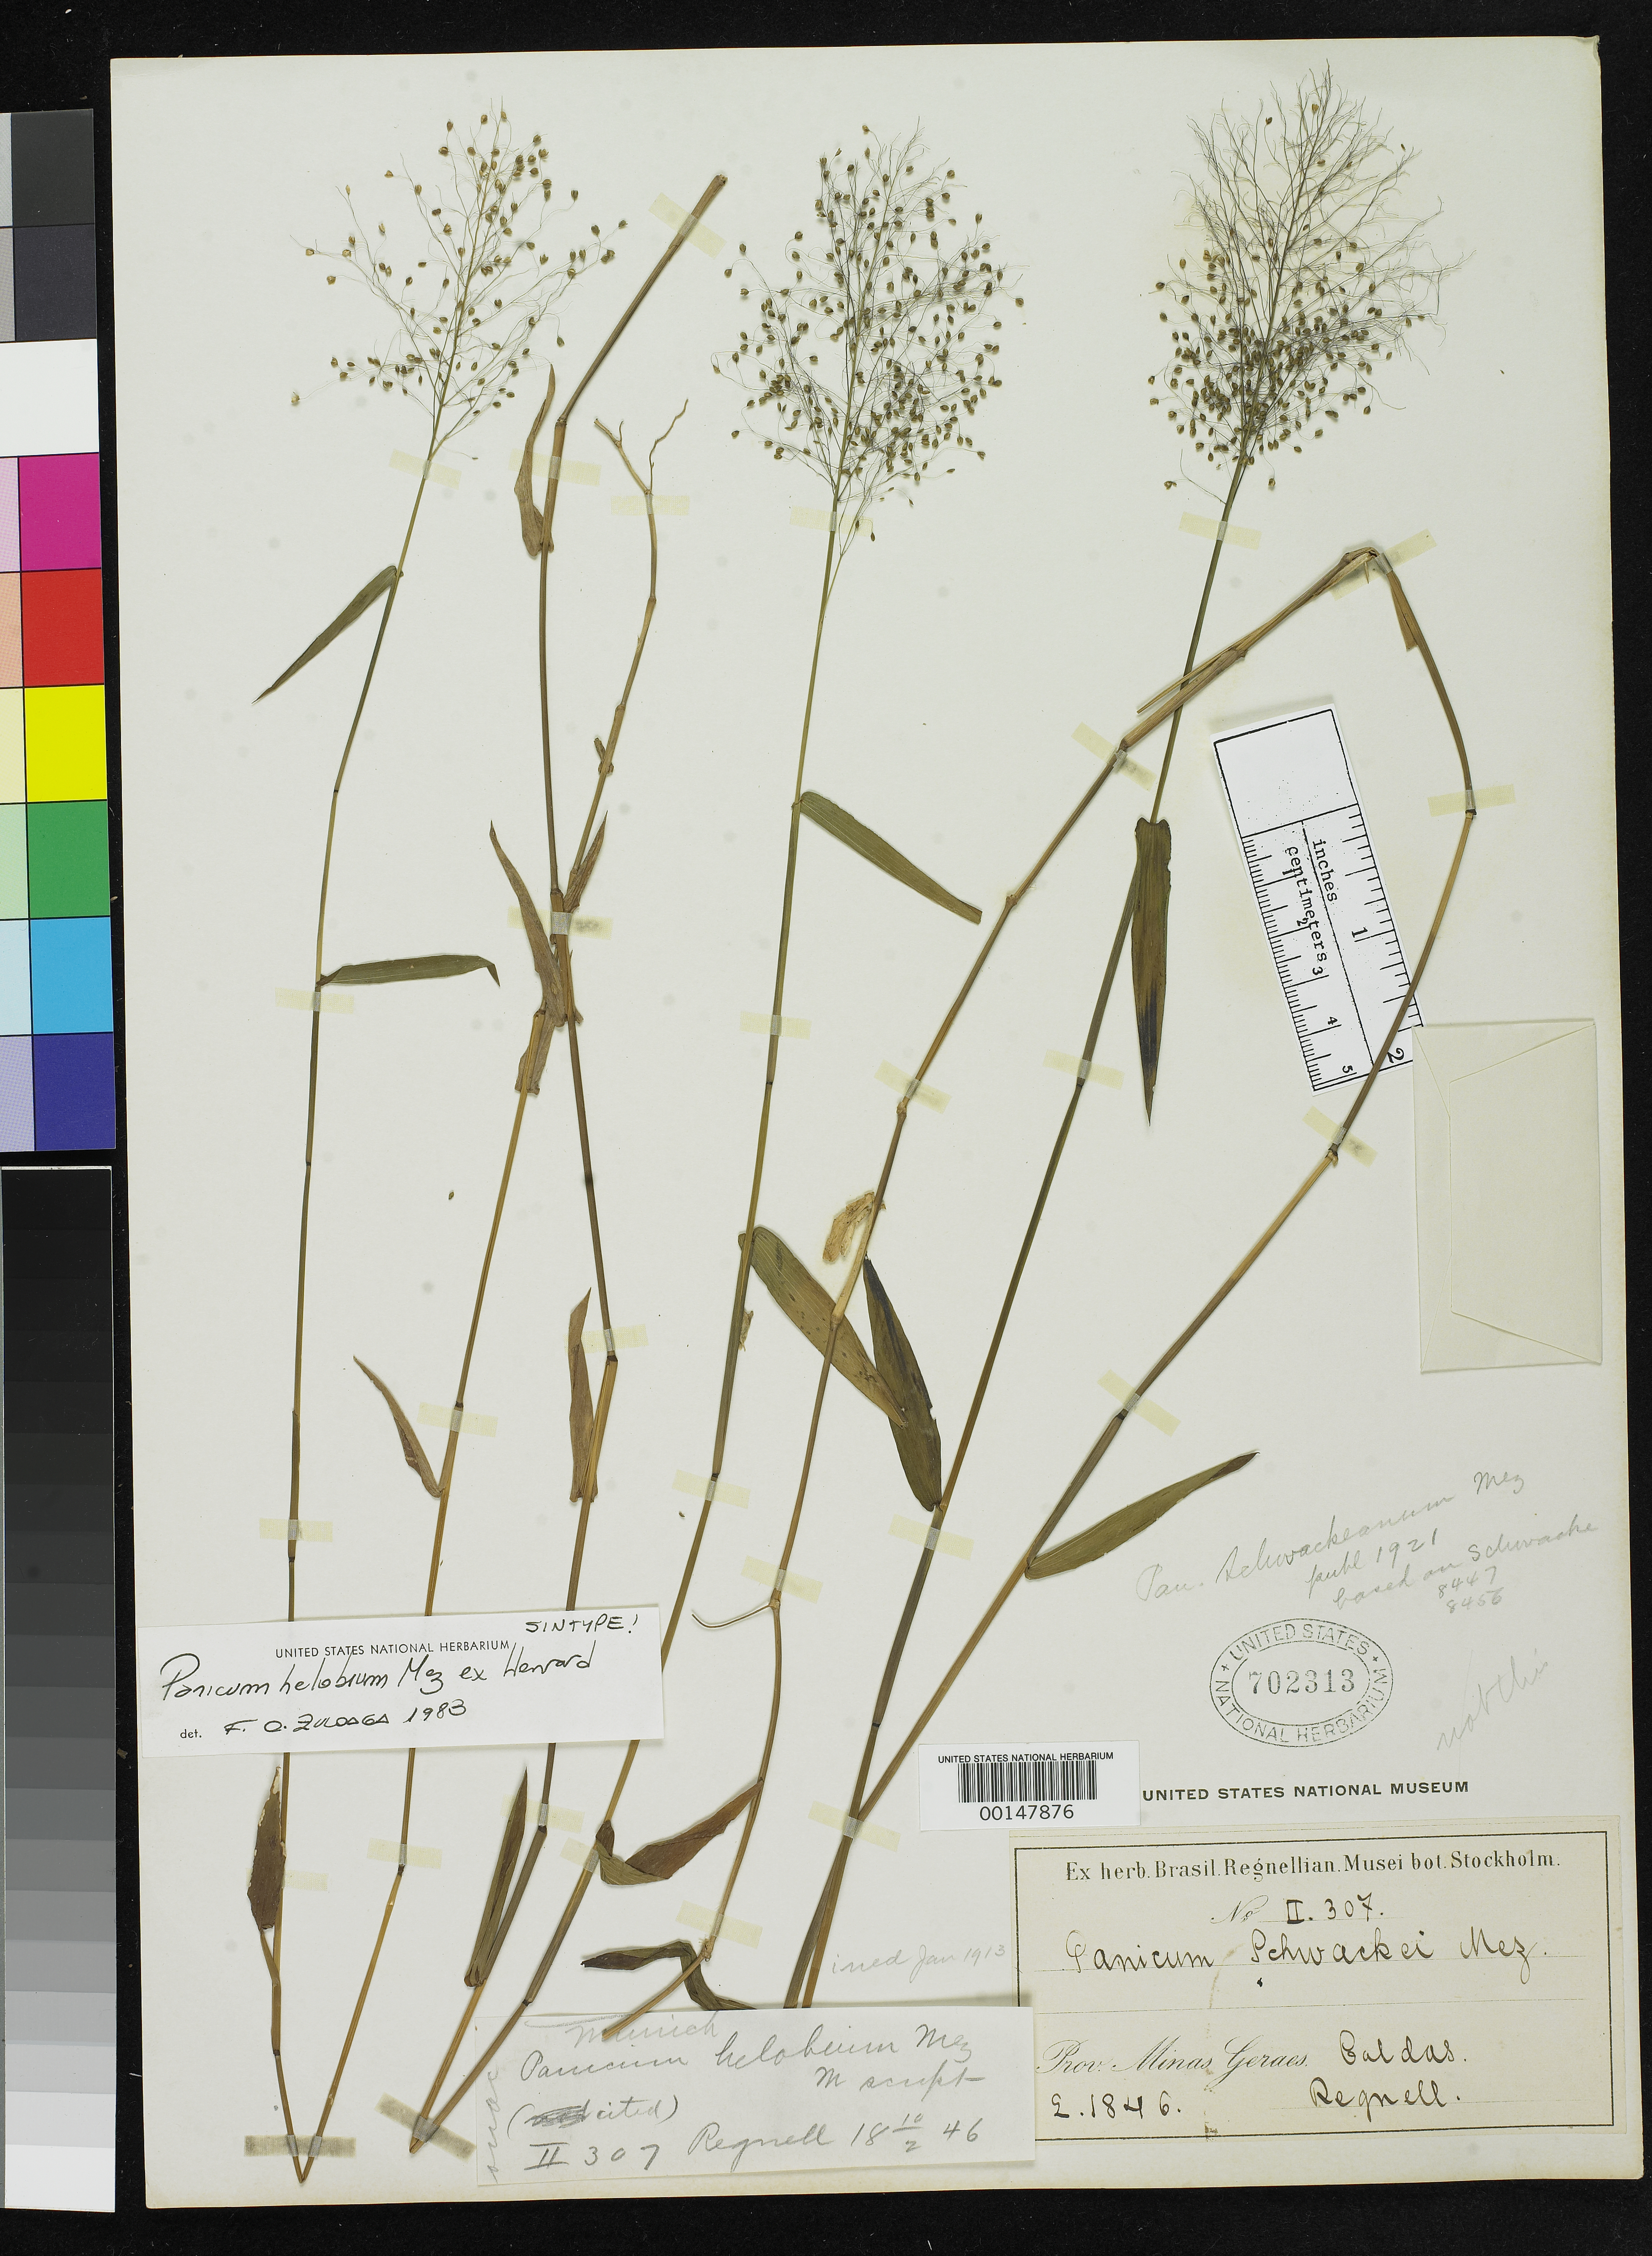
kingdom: Plantae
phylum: Tracheophyta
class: Liliopsida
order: Poales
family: Poaceae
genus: Panicum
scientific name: Panicum helobium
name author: Mez ex Henr.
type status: Syntype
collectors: A. F. Regnell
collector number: II 307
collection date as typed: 1841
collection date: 1841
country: Brazil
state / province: Minas Gerais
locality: Caldas.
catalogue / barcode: US 702313